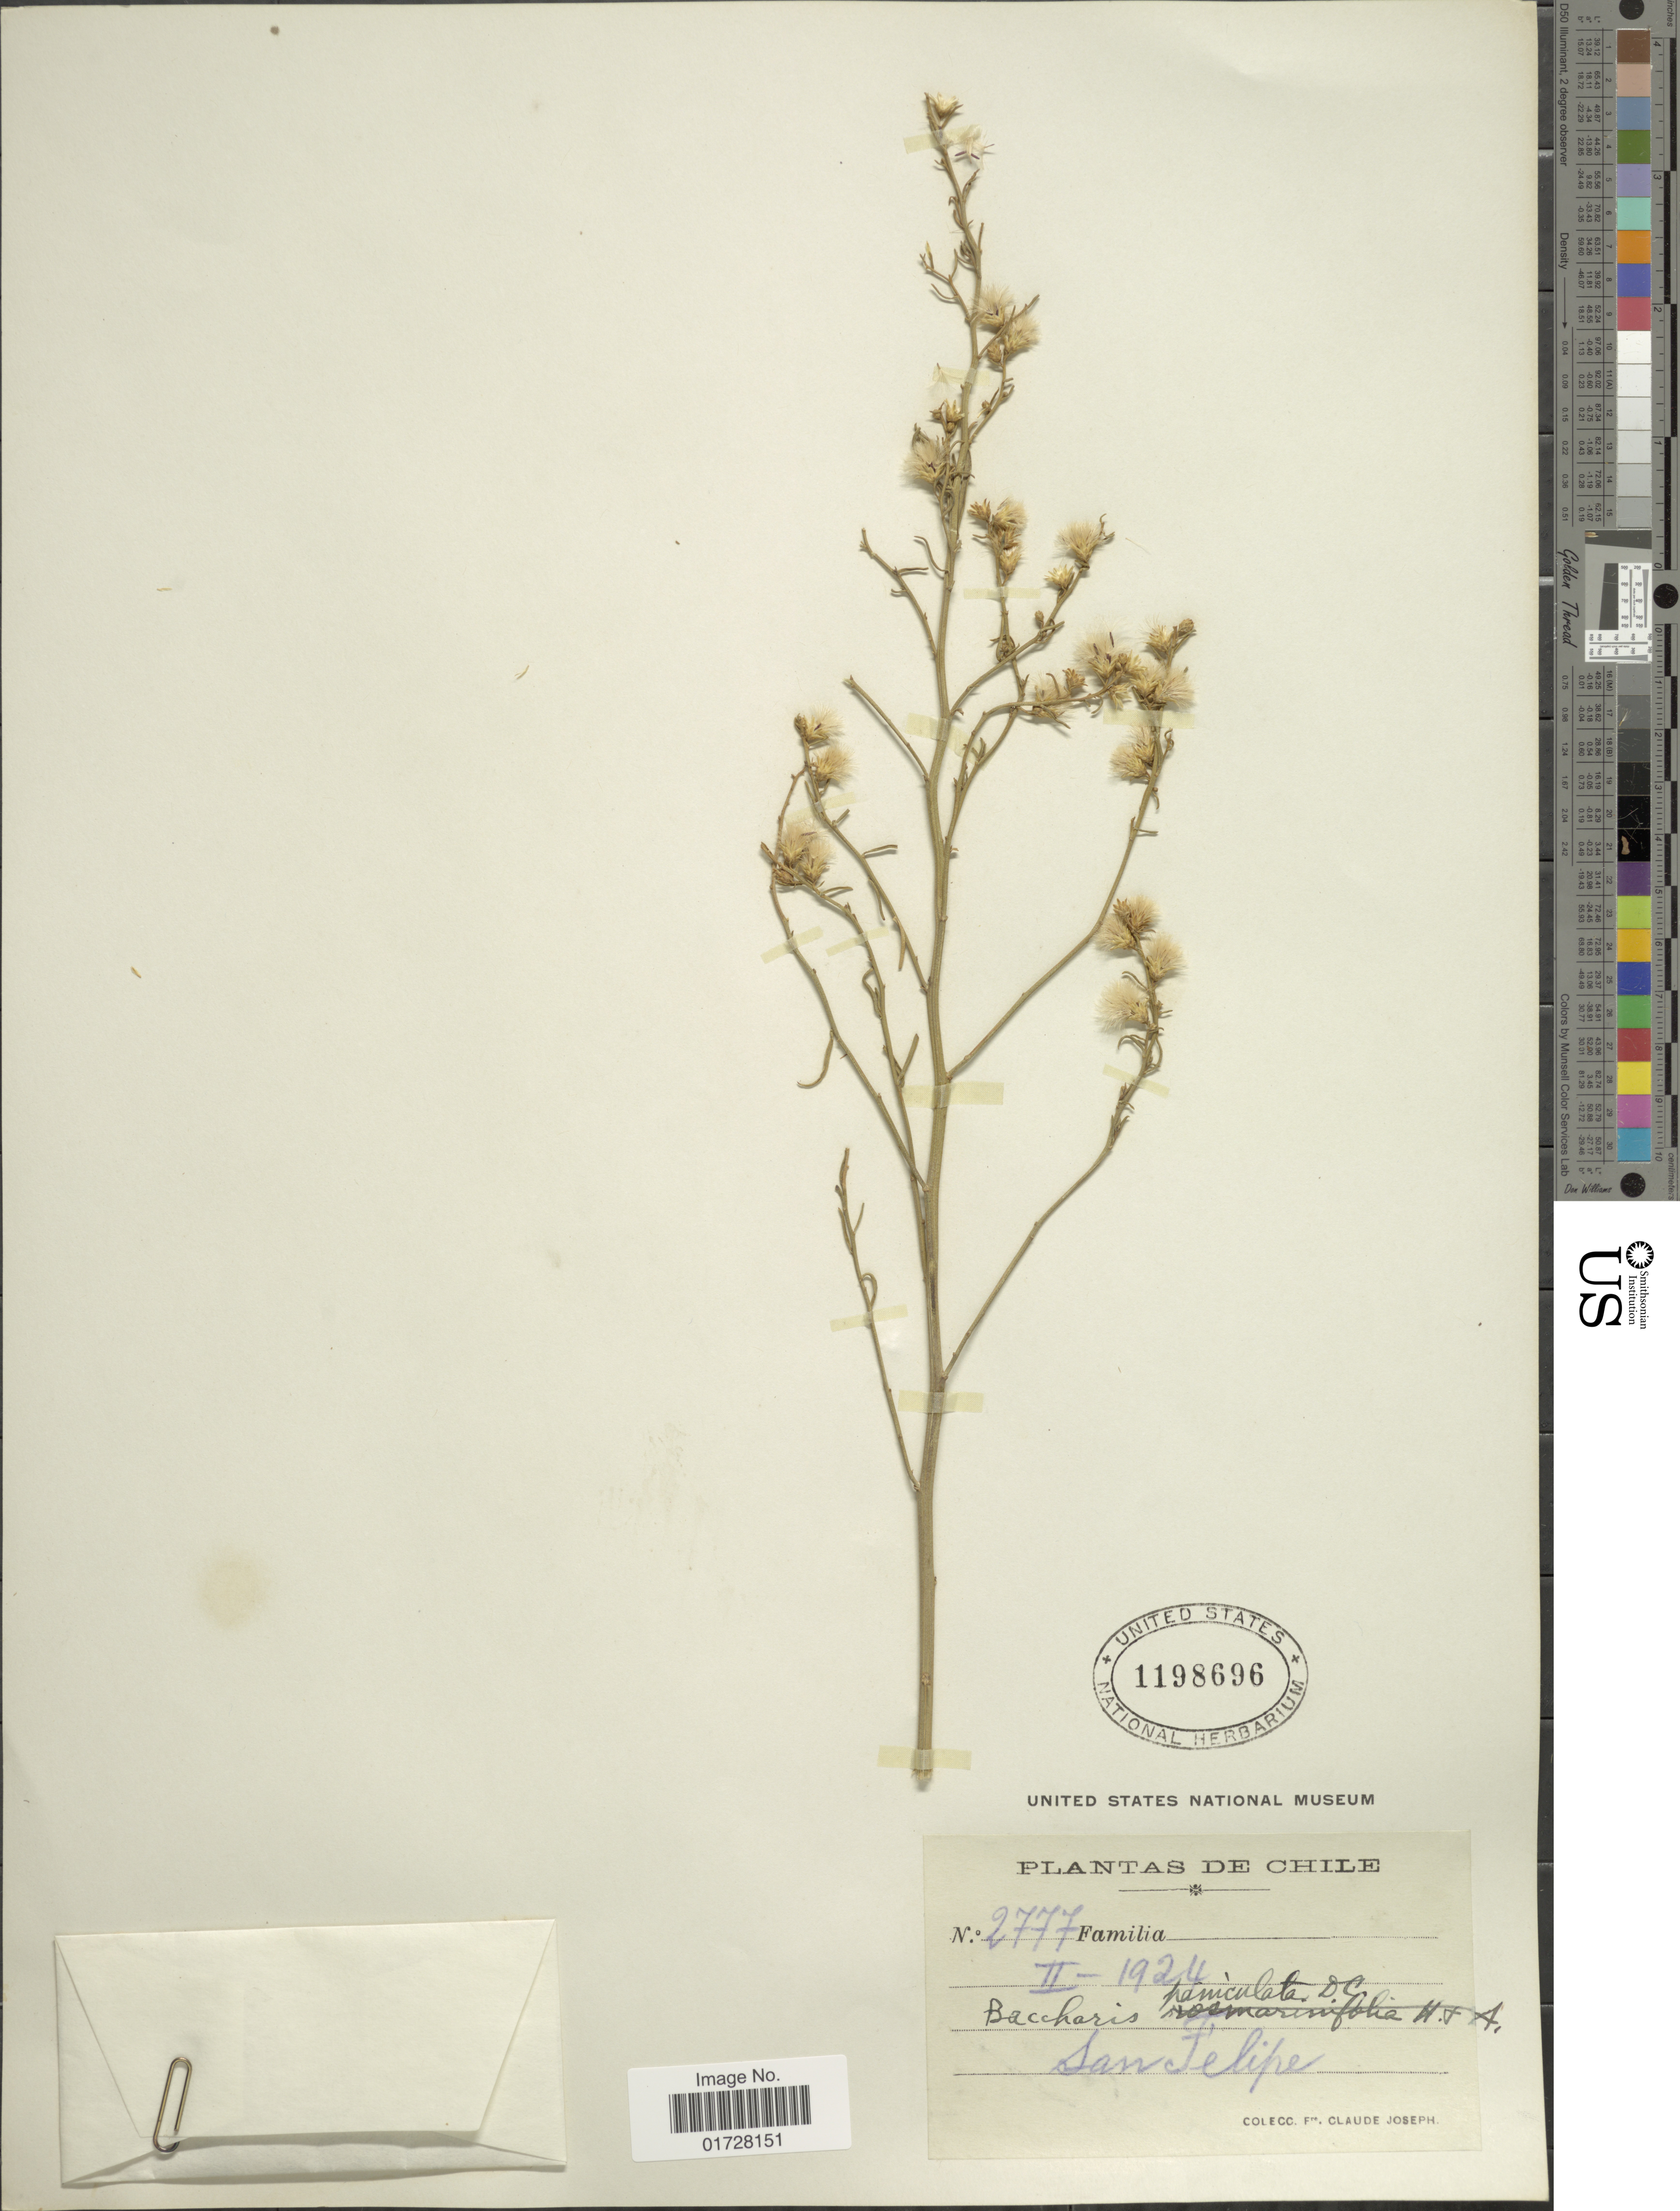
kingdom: Plantae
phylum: Tracheophyta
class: Magnoliopsida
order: Asterales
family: Asteraceae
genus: Baccharis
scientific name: Baccharis paniculata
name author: DC.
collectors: Bro. Claude-Joseph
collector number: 2777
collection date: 1924-02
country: Chile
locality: San Felipe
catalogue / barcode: US 1198696